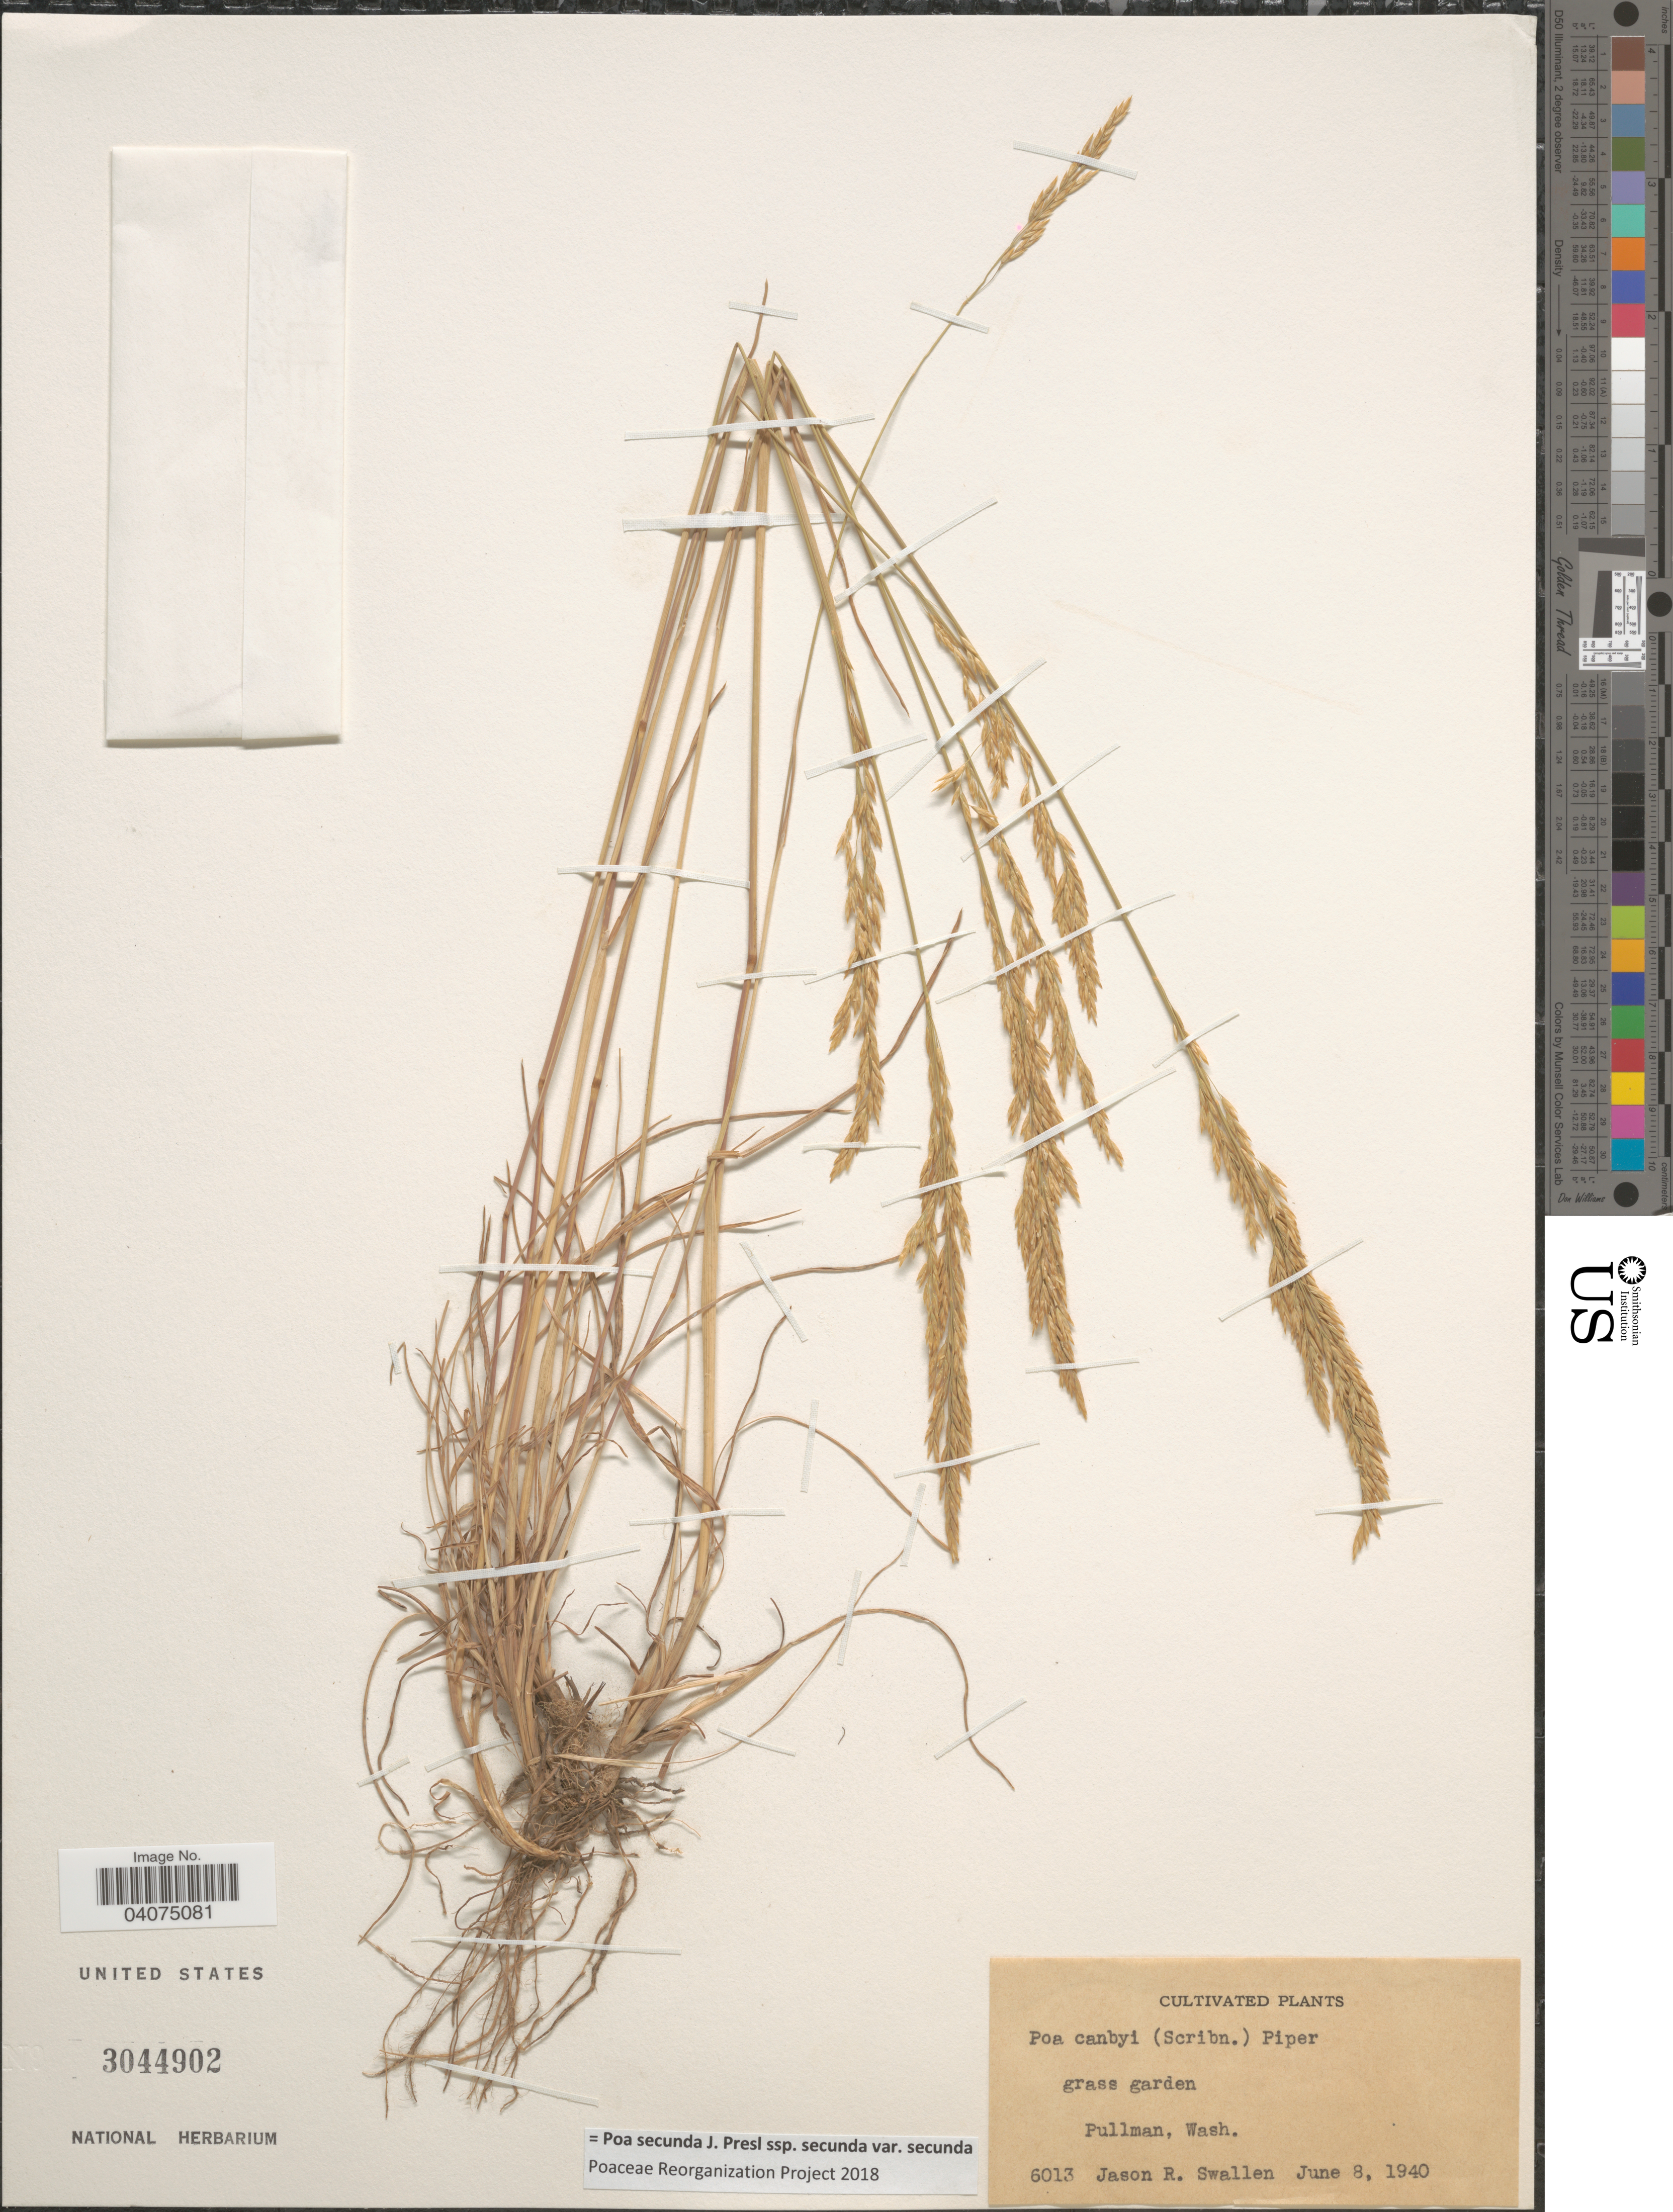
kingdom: Plantae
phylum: Tracheophyta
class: Liliopsida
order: Poales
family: Poaceae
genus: Poa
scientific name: Poa secunda subsp. secunda var. secunda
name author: J. Presl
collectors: J. R. Swallen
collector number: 6013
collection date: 1940-06-08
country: United States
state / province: Washington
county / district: Whitman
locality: Grass garden, Pullman.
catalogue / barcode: US 3044902